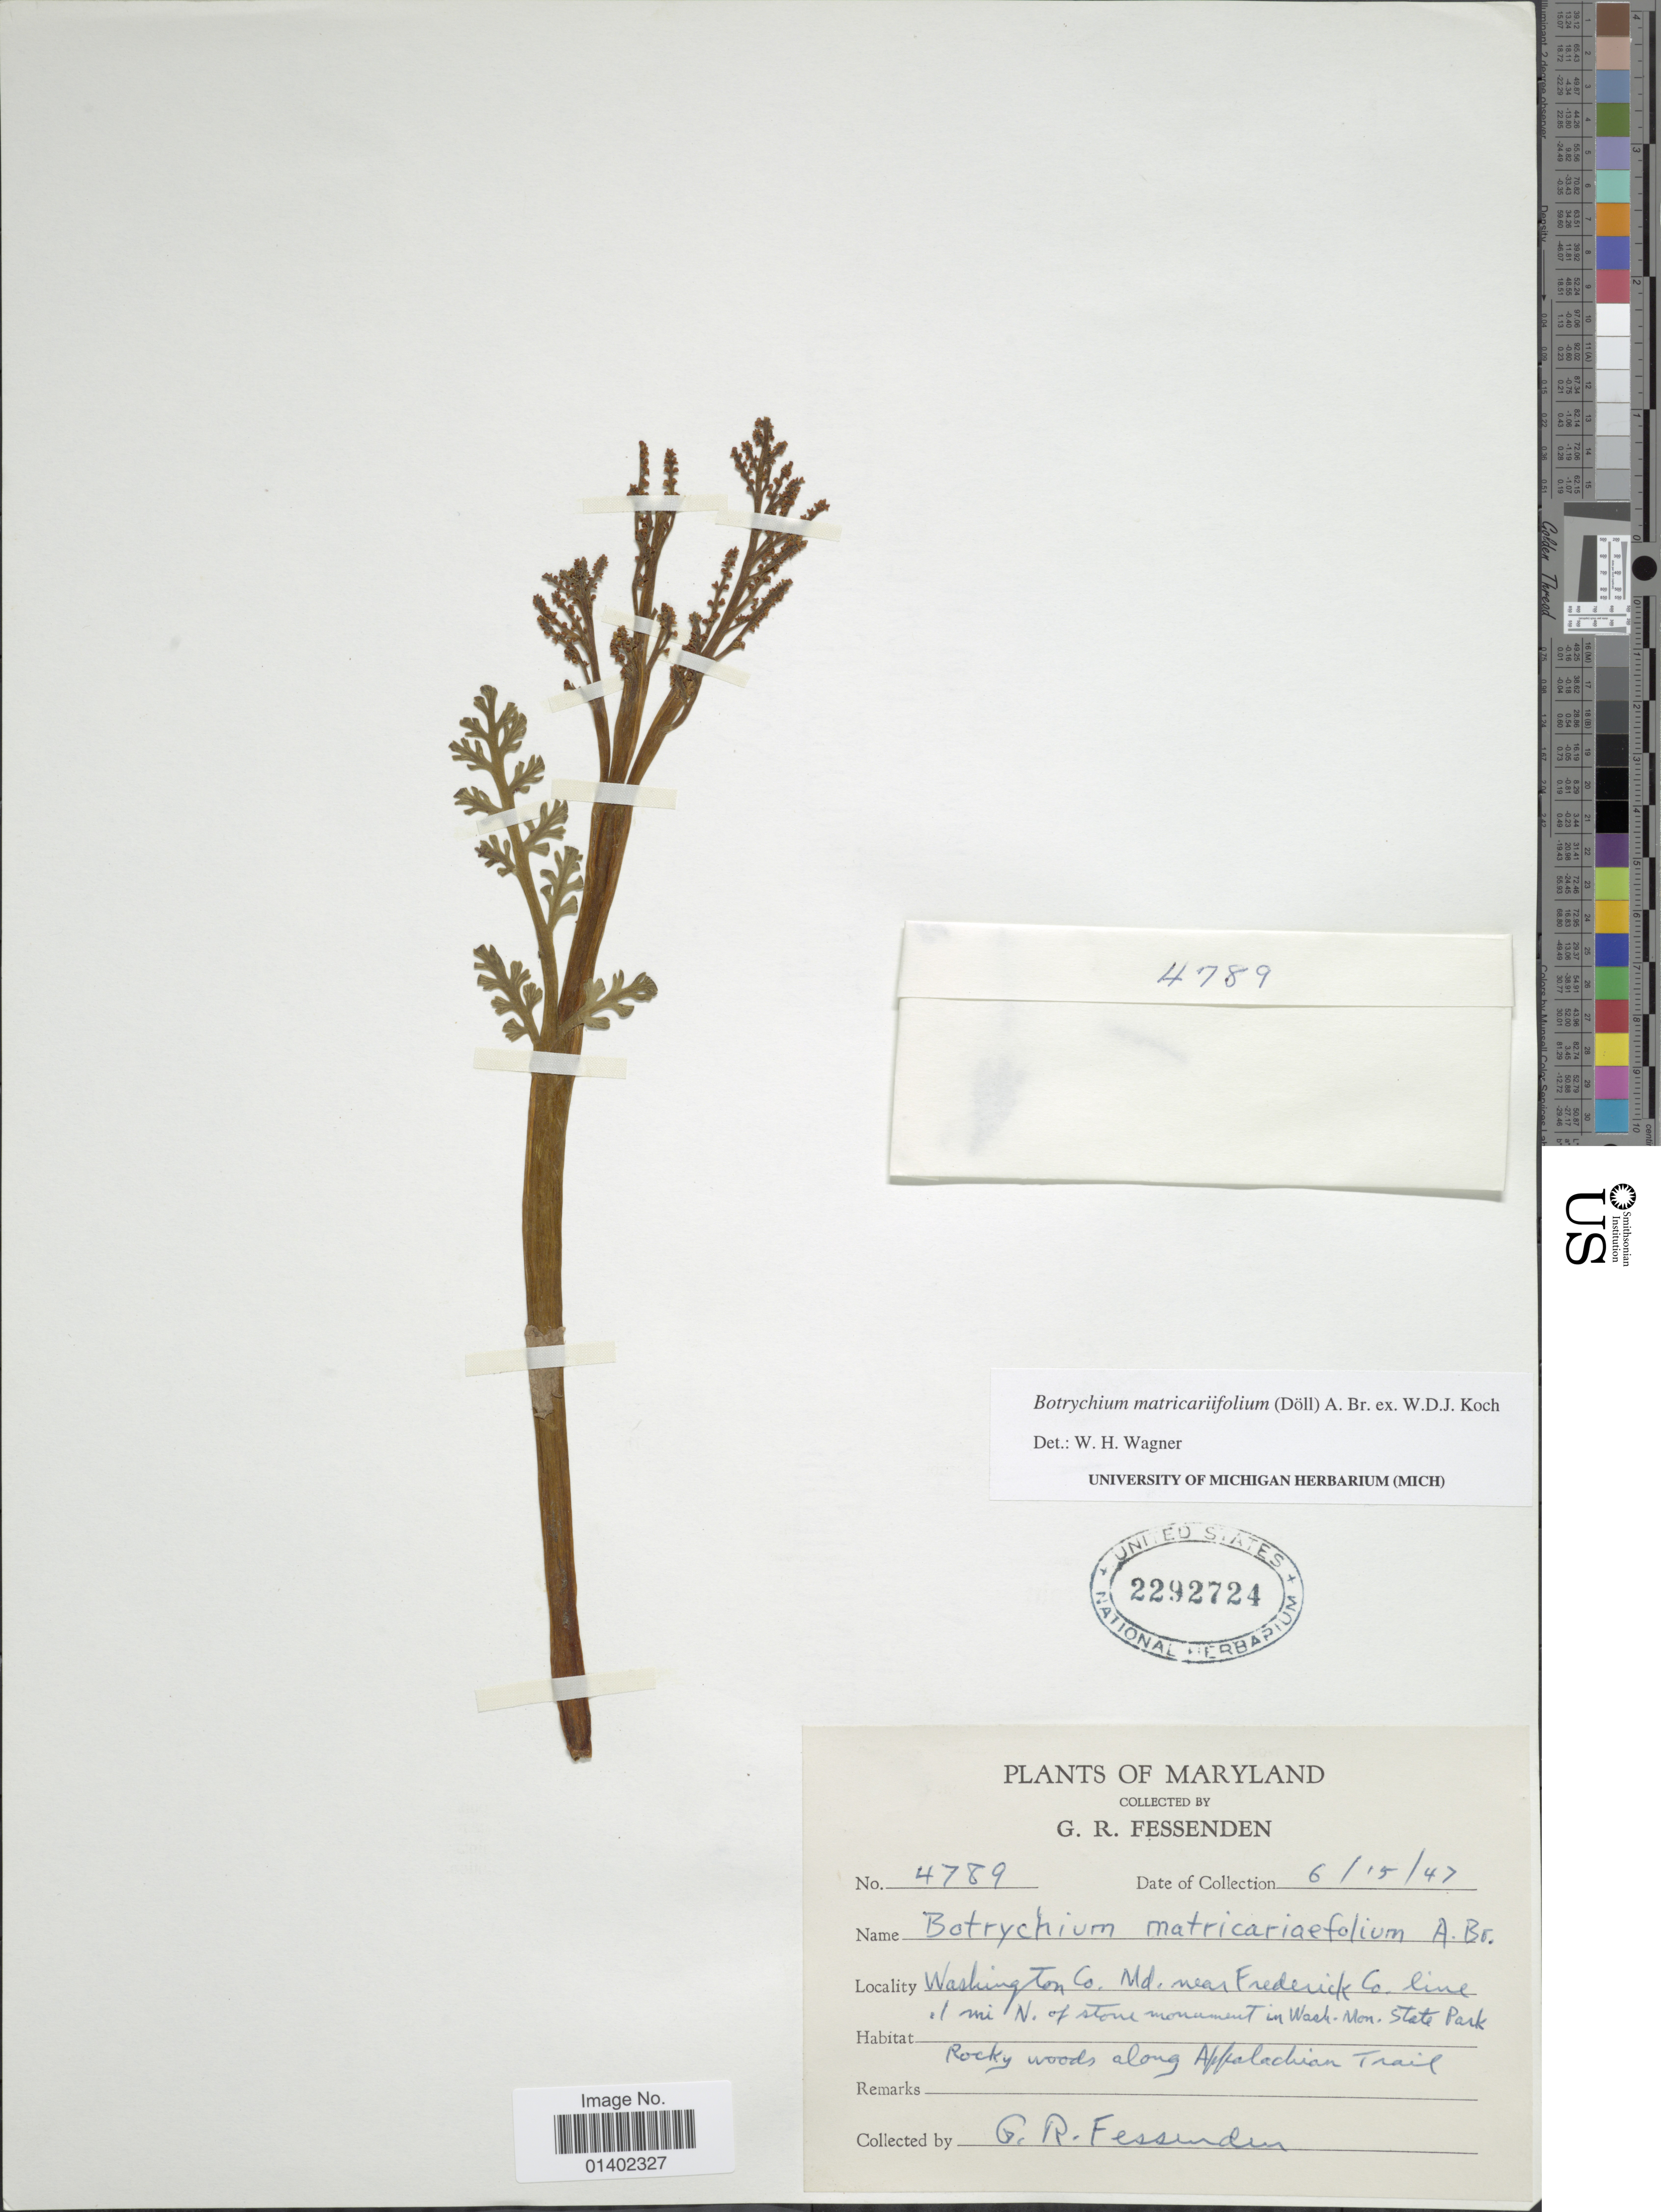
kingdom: Plantae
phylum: Tracheophyta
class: Polypodiopsida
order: Ophioglossales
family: Ophioglossaceae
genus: Botrychium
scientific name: Botrychium matricariifolium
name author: (A. Braun ex Dowell) A. Braun ex Koch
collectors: G. Fessenden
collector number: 4789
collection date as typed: Transcribed d/m/y: 15/6/47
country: United States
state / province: Maryland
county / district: Washington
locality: Washington Co. Md near Frederick Co. line .1 mi N of stone monument in Wash. Mon. State Park.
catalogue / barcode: US 2292724